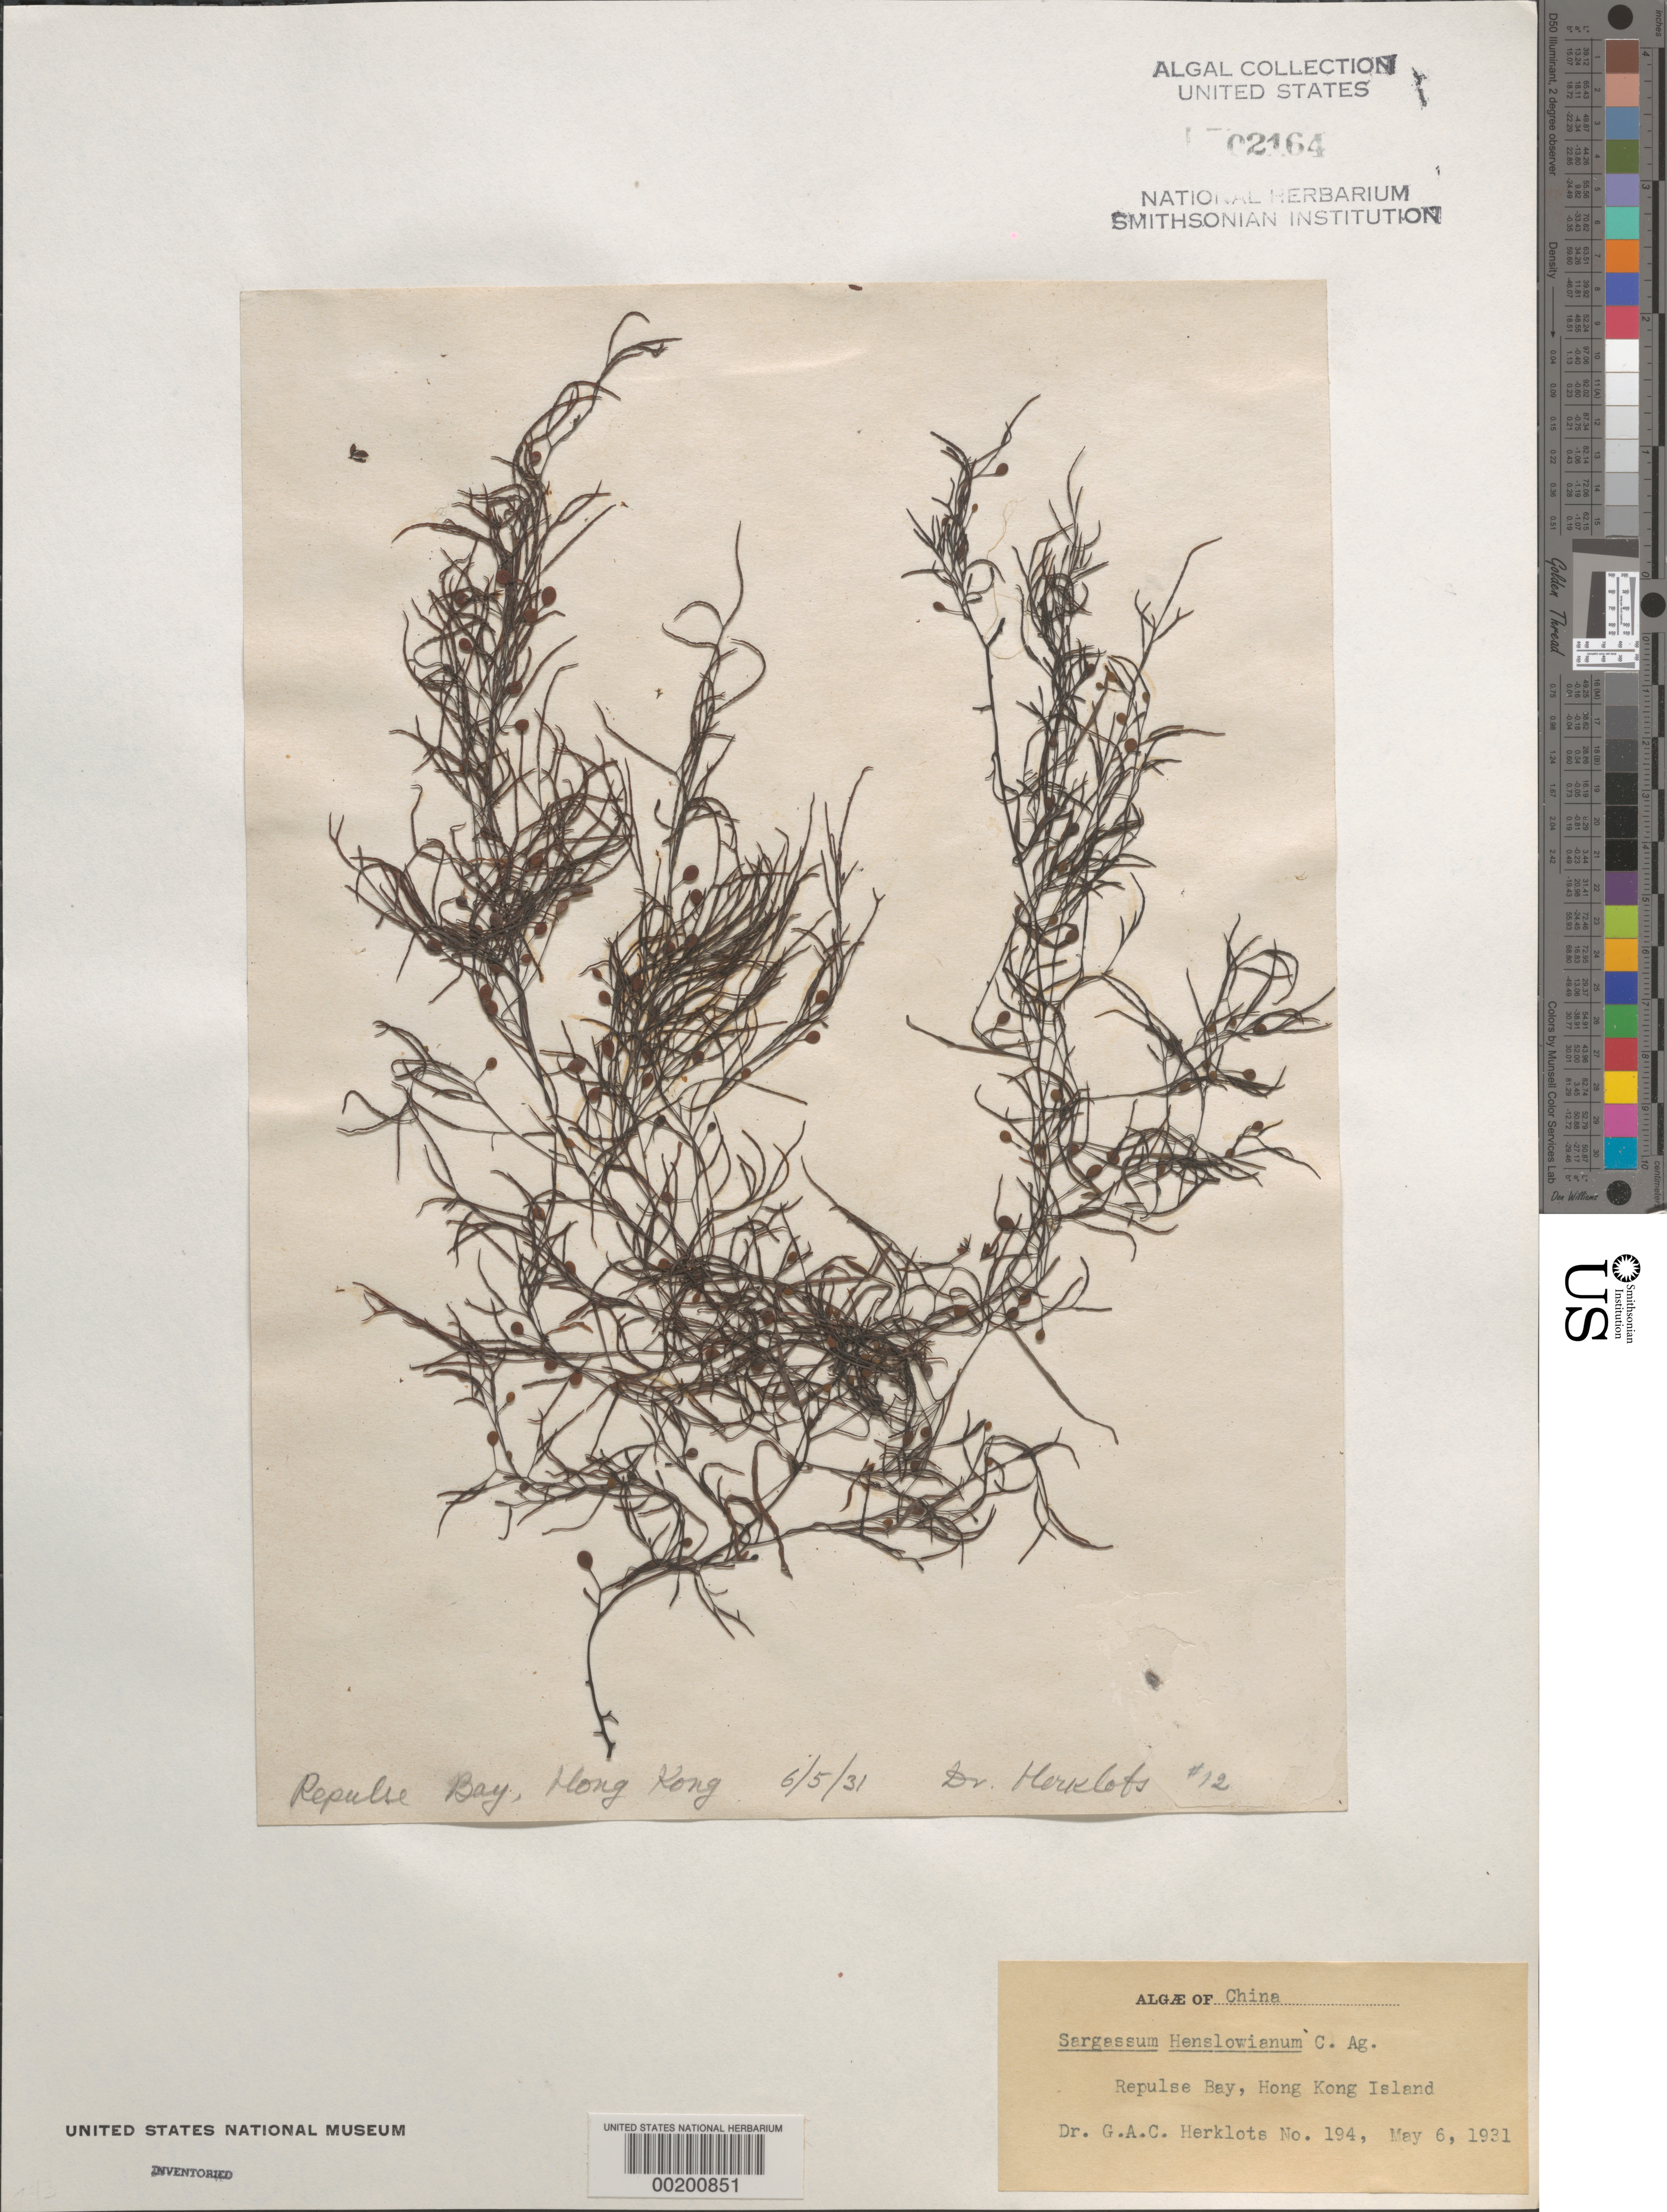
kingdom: Chromista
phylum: Ochrophyta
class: Phaeophyceae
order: Fucales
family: Sargassaceae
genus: Sargassum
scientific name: Sargassum henslowianum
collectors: G. Herklots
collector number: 194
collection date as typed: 06 May 1931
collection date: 1931-05-06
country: China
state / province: Hong Kong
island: Hong Kong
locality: Repulse Bay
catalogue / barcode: US 2164